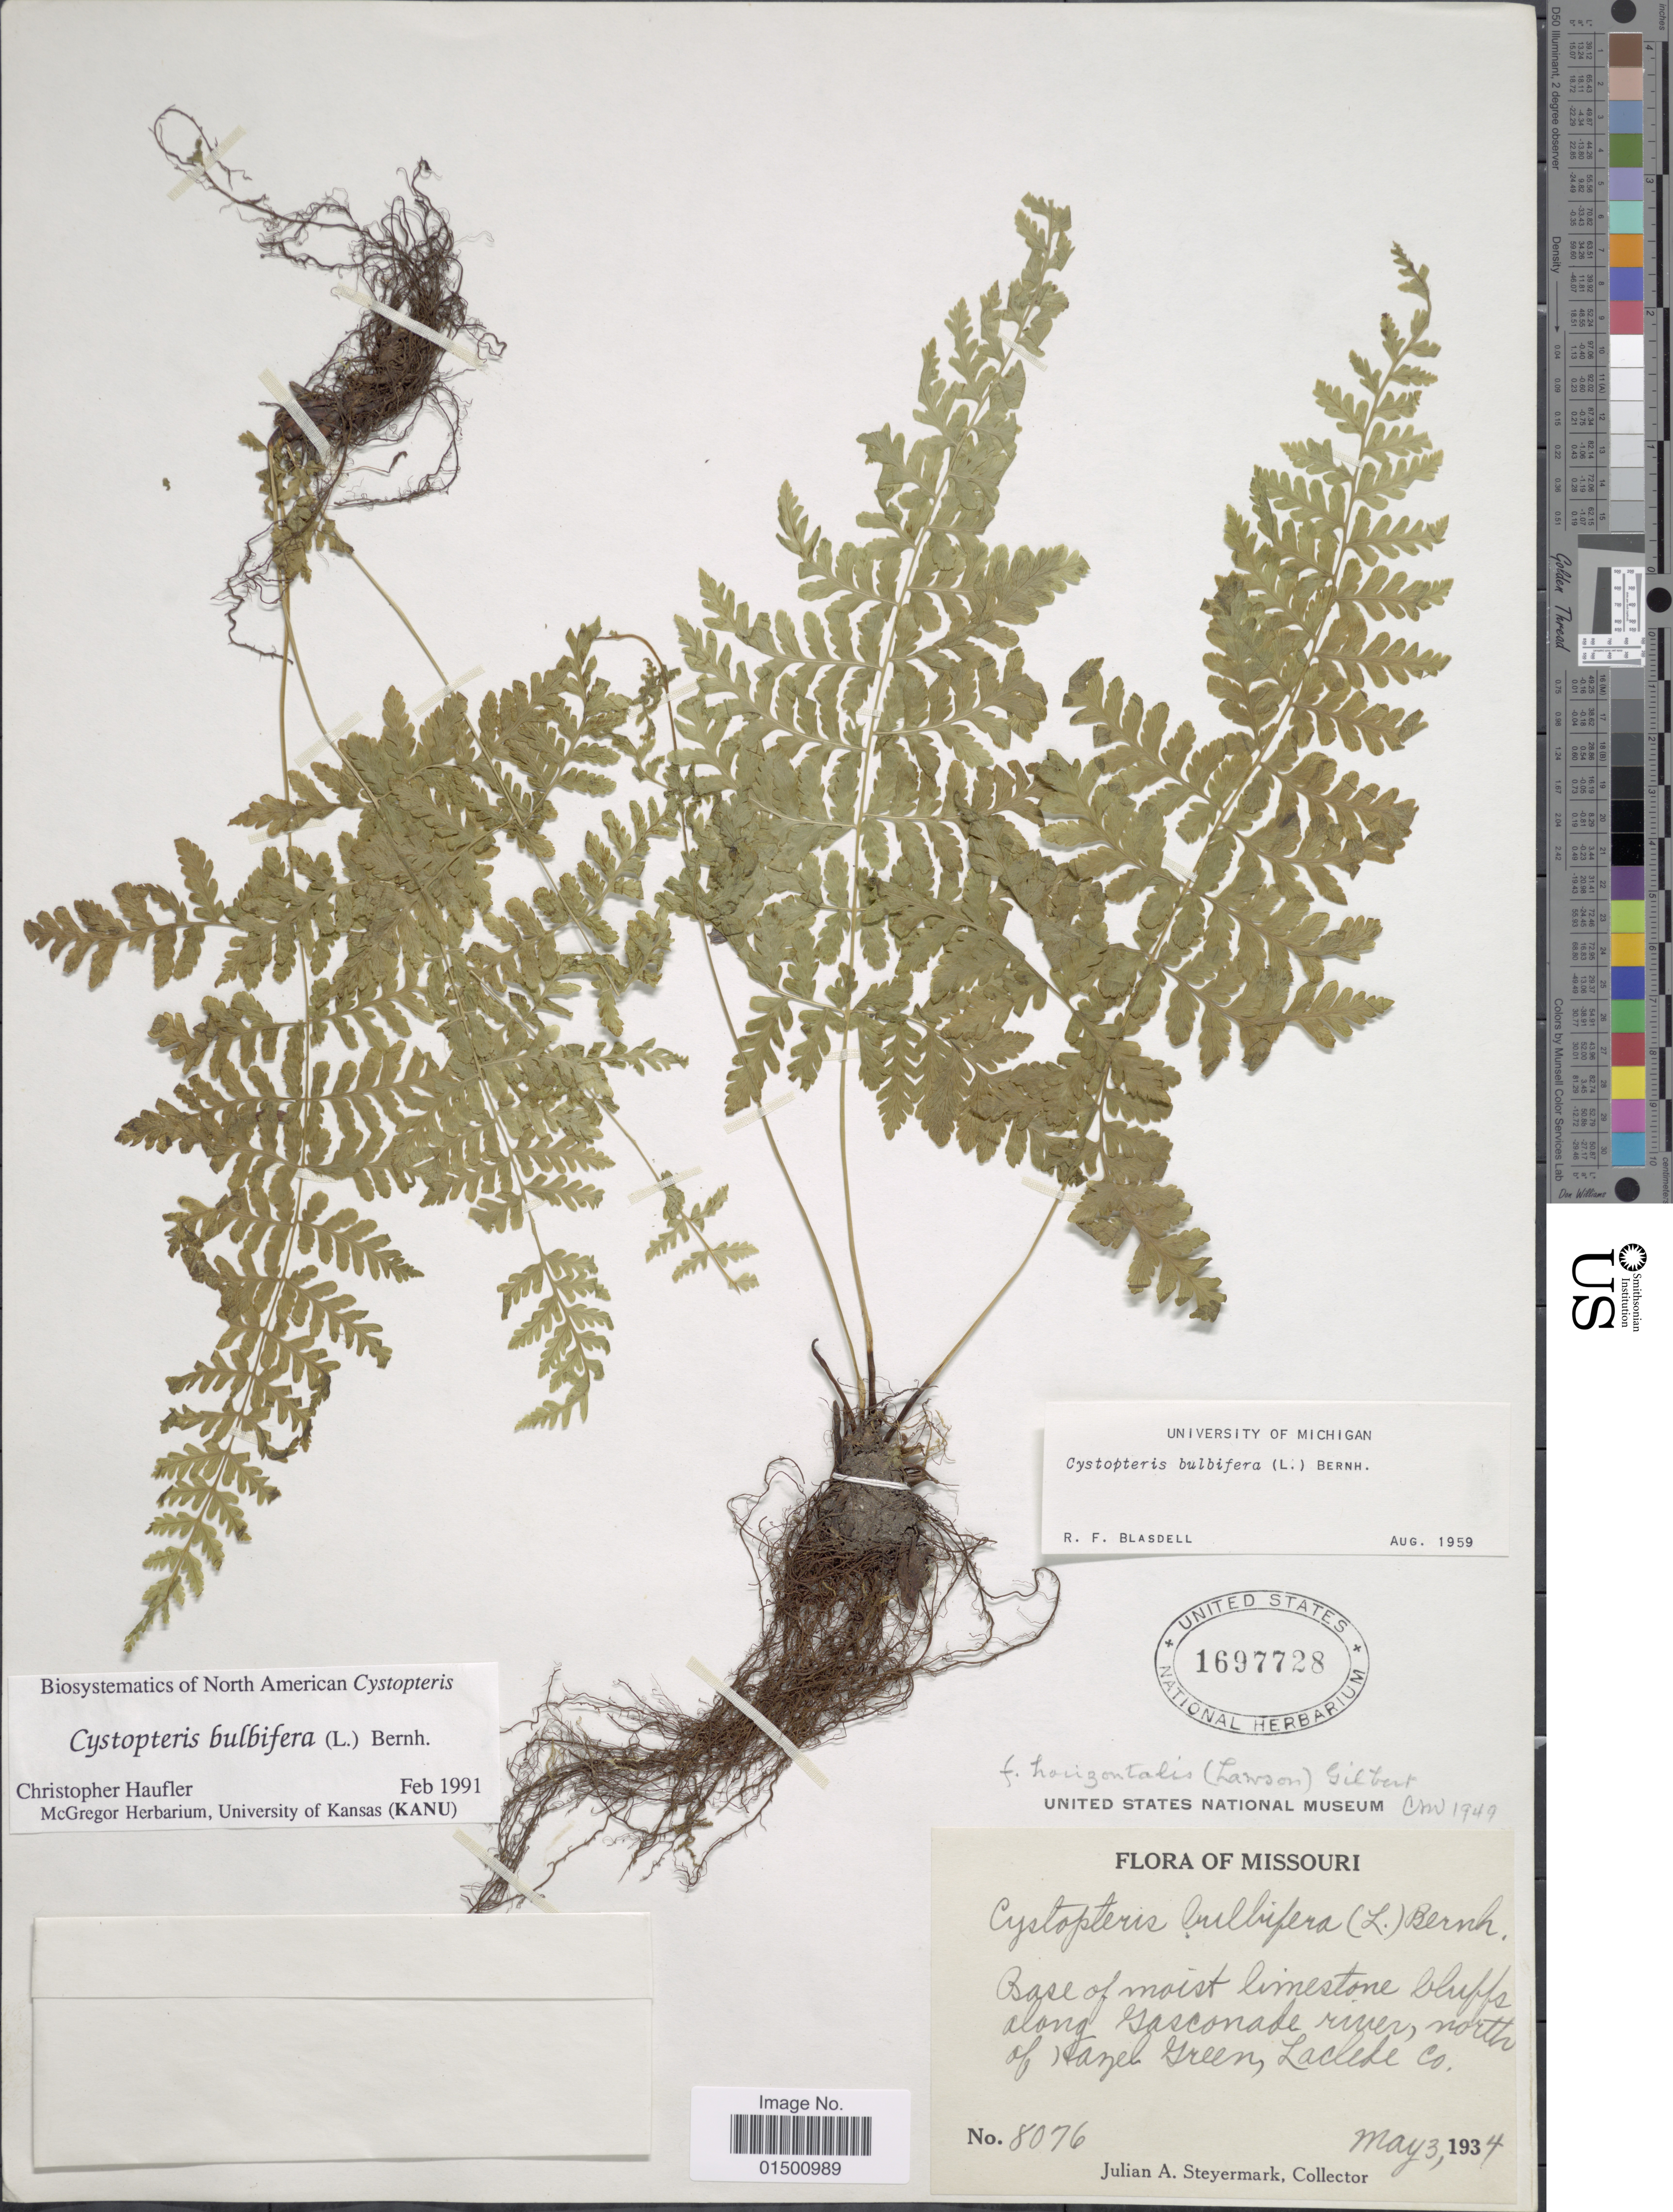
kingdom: Plantae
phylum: Tracheophyta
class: Polypodiopsida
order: Polypodiales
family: Cystopteridaceae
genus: Cystopteris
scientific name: Cystopteris bulbifera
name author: (L.) Bernh.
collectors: J. Steyermark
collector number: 8076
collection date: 1934-05-03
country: United States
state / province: Missouri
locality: Along Gasconade River, north of Hazel Green, Laclede Co.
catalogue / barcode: US 1697728